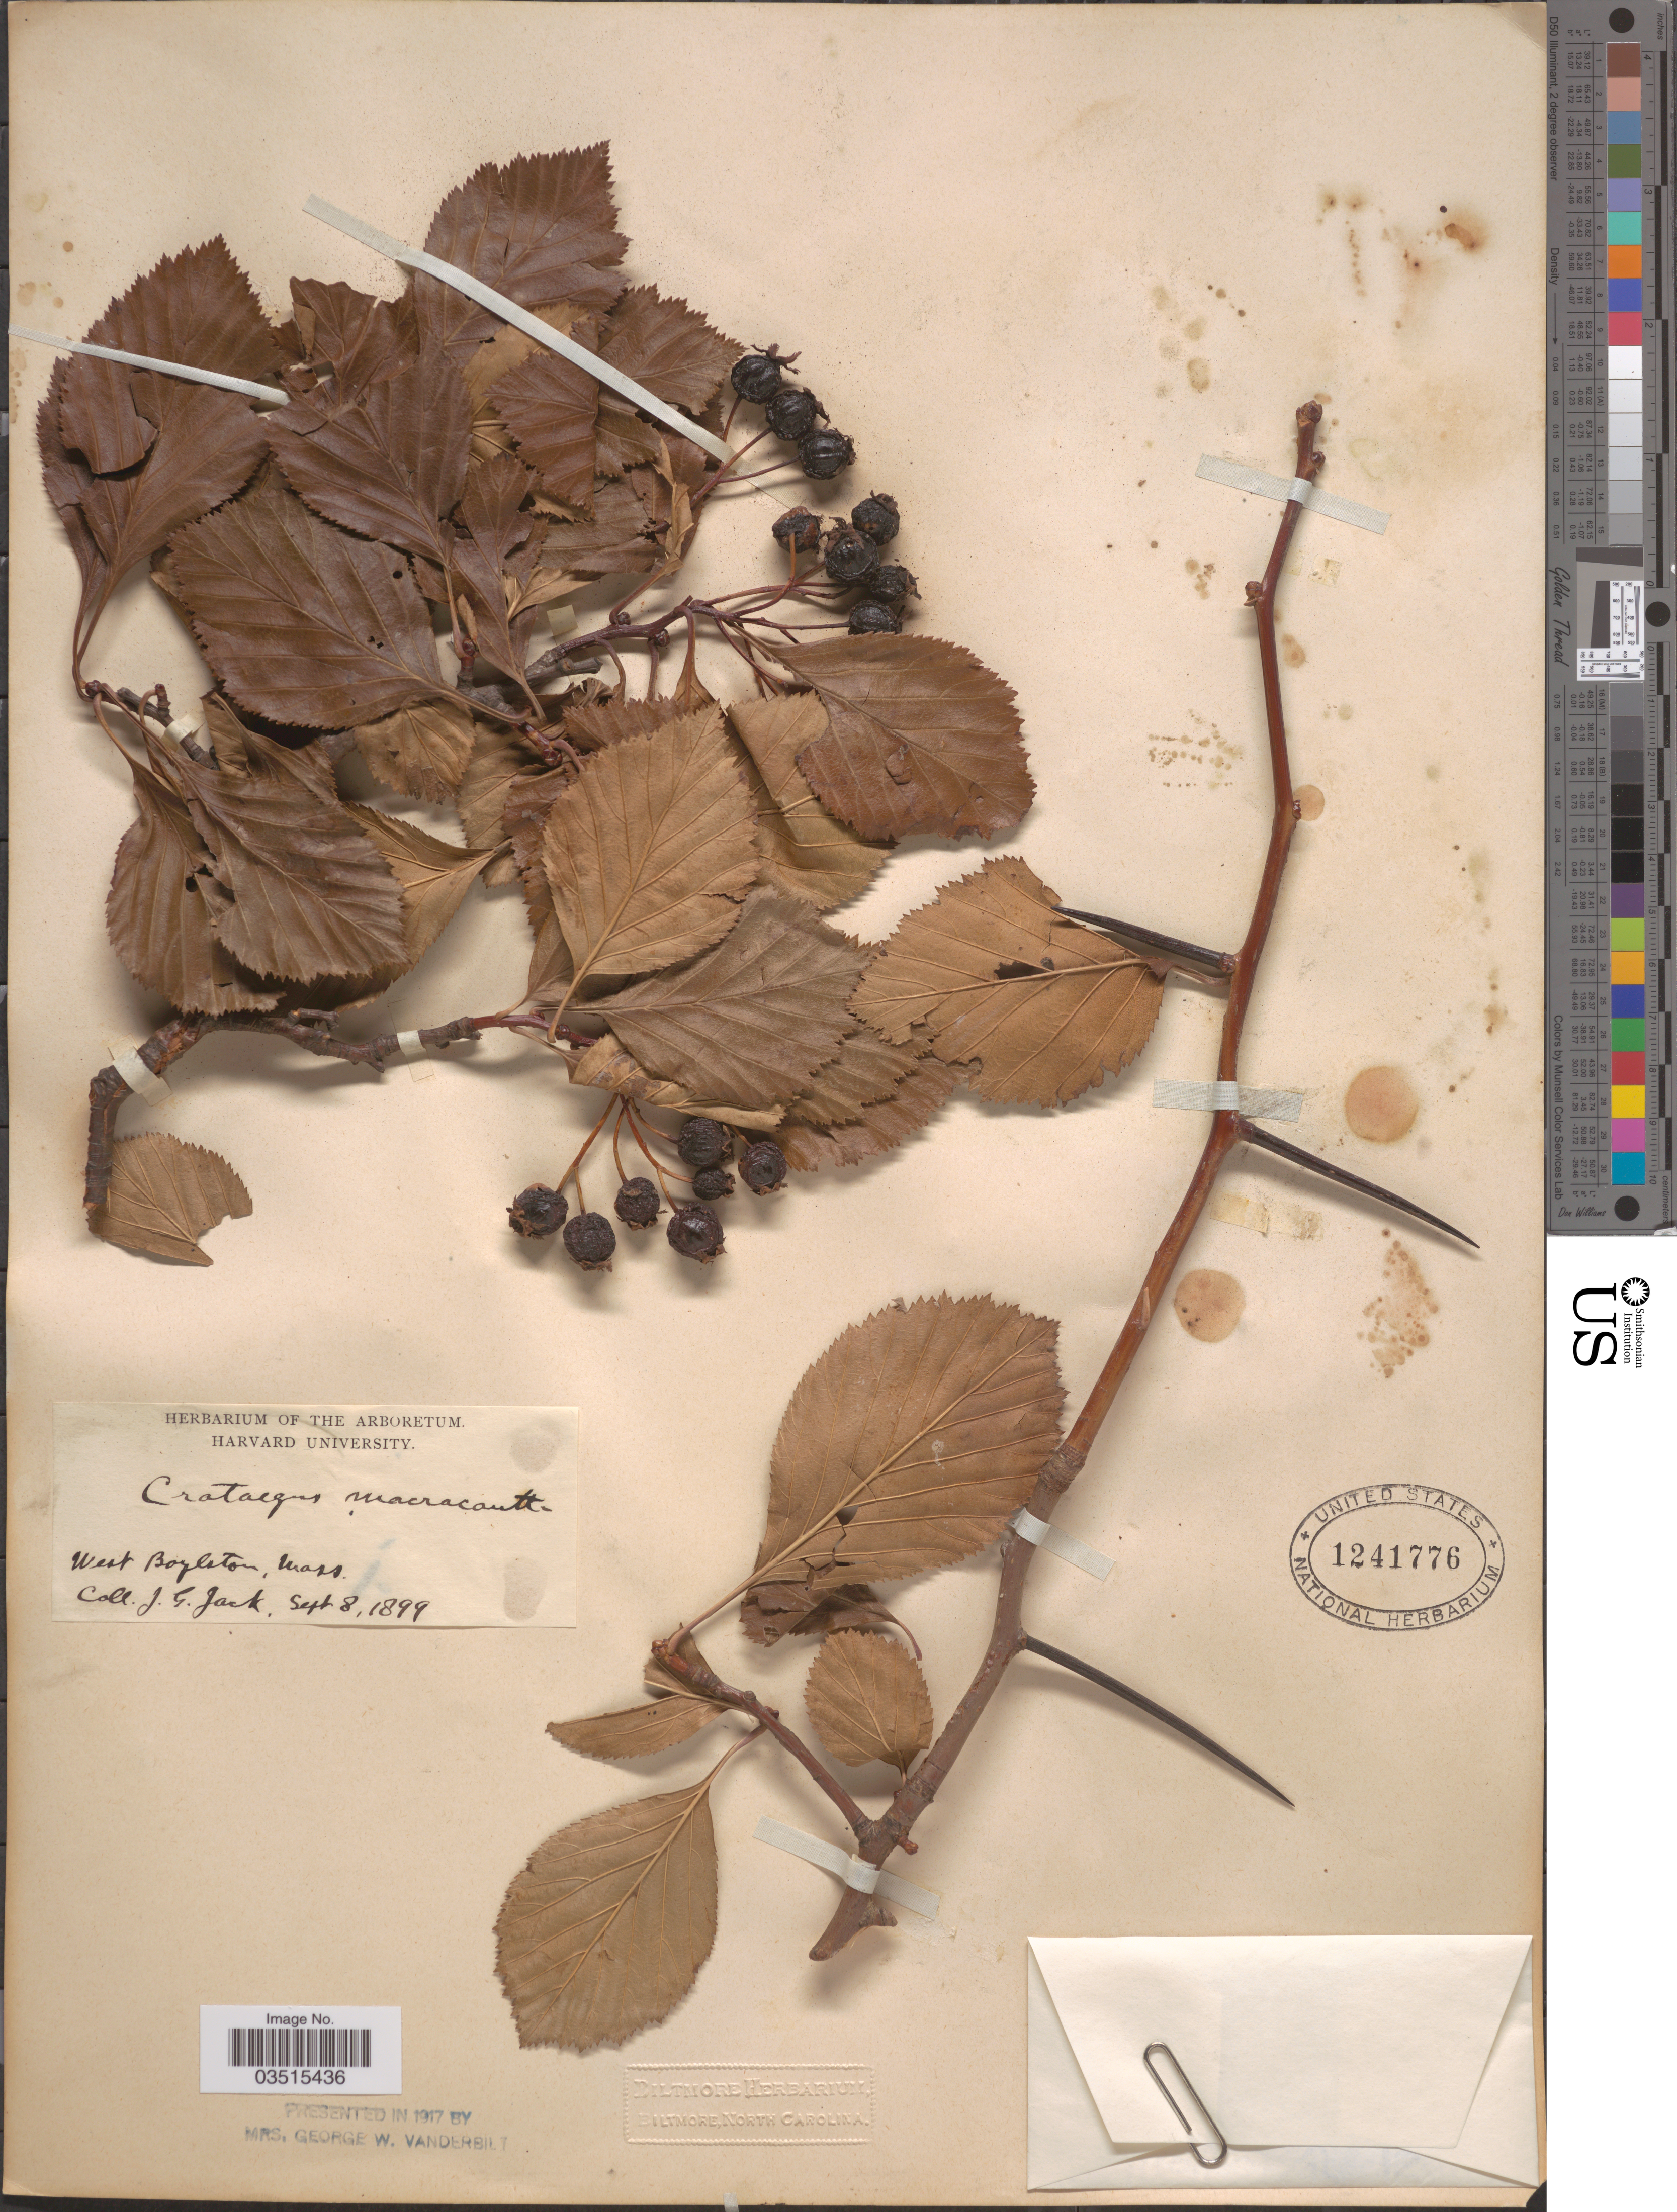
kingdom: Plantae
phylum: Tracheophyta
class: Magnoliopsida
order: Rosales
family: Rosaceae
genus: Crataegus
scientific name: Crataegus macracantha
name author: (Lindl.) Lodd. ex Loudon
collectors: J. G. Jack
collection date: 1899-09-08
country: United States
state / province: Massachusetts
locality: West Boylston.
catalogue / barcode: US 1241776